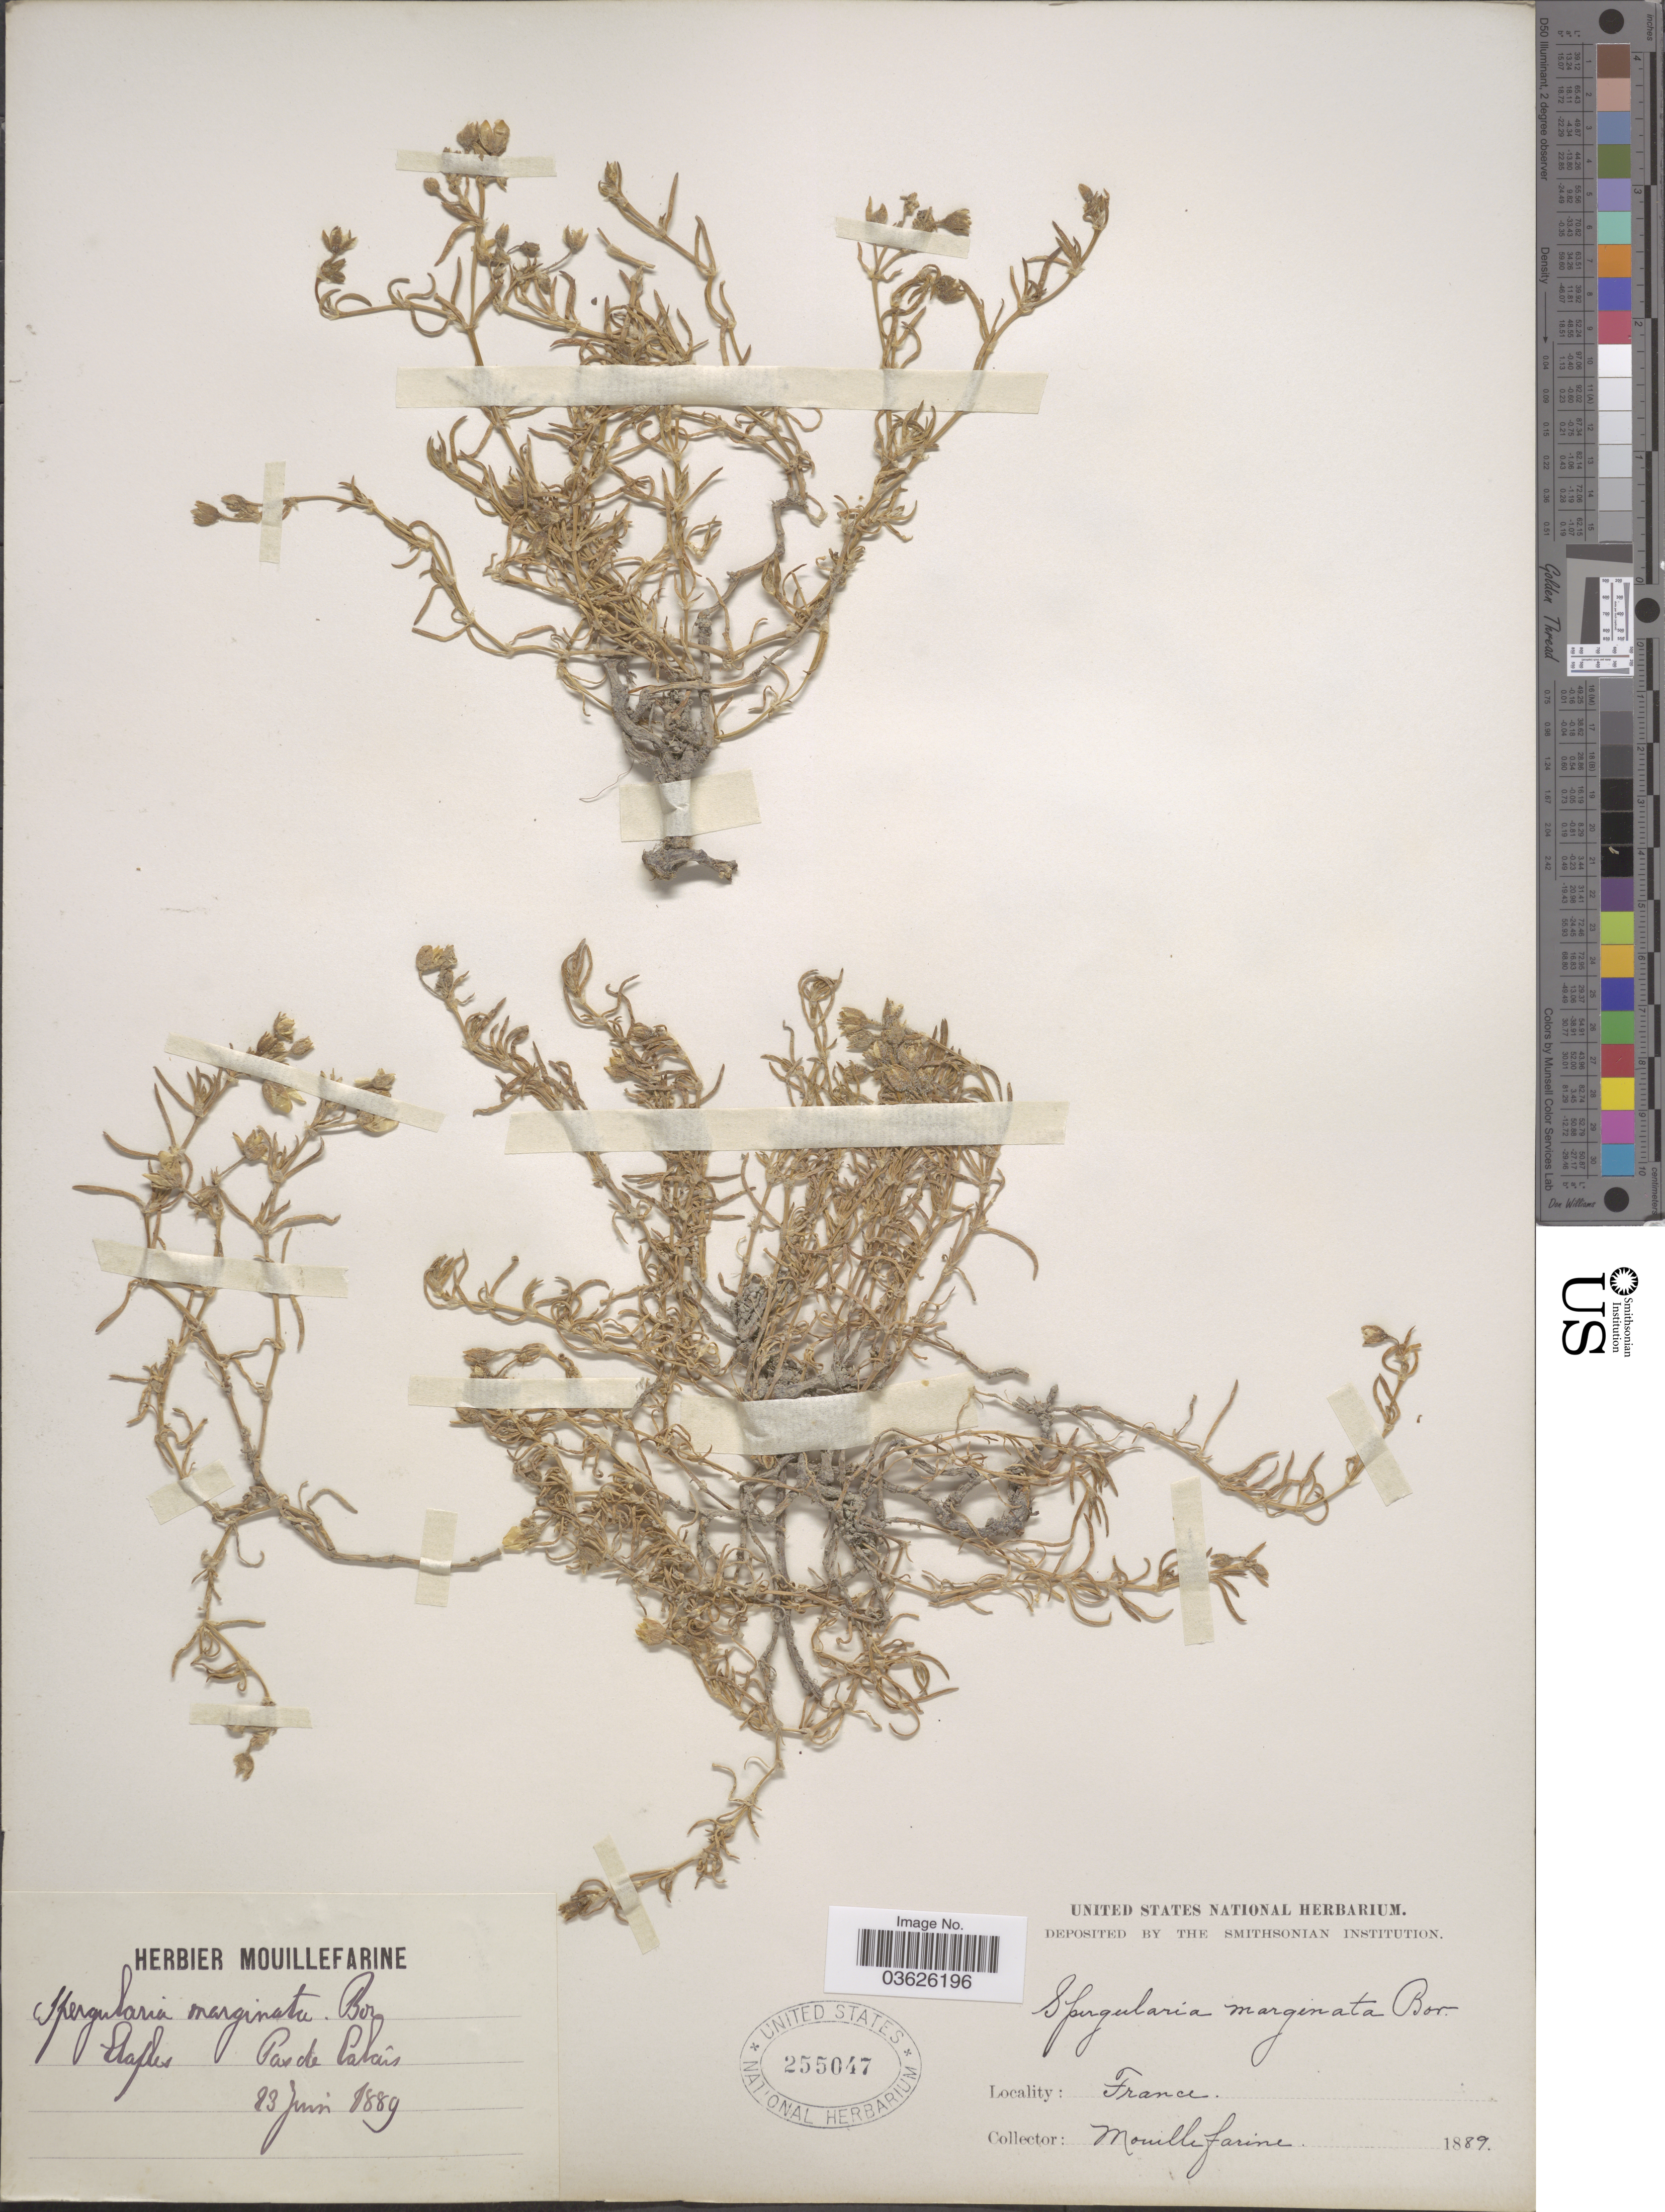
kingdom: Plantae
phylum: Tracheophyta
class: Magnoliopsida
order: Caryophyllales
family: Caryophyllaceae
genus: Tissa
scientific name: Tissa marginata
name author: A. Heller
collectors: A. Mouillefarine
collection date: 1889-06-23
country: France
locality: Etafles Pas de Palais.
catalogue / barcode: US 255047